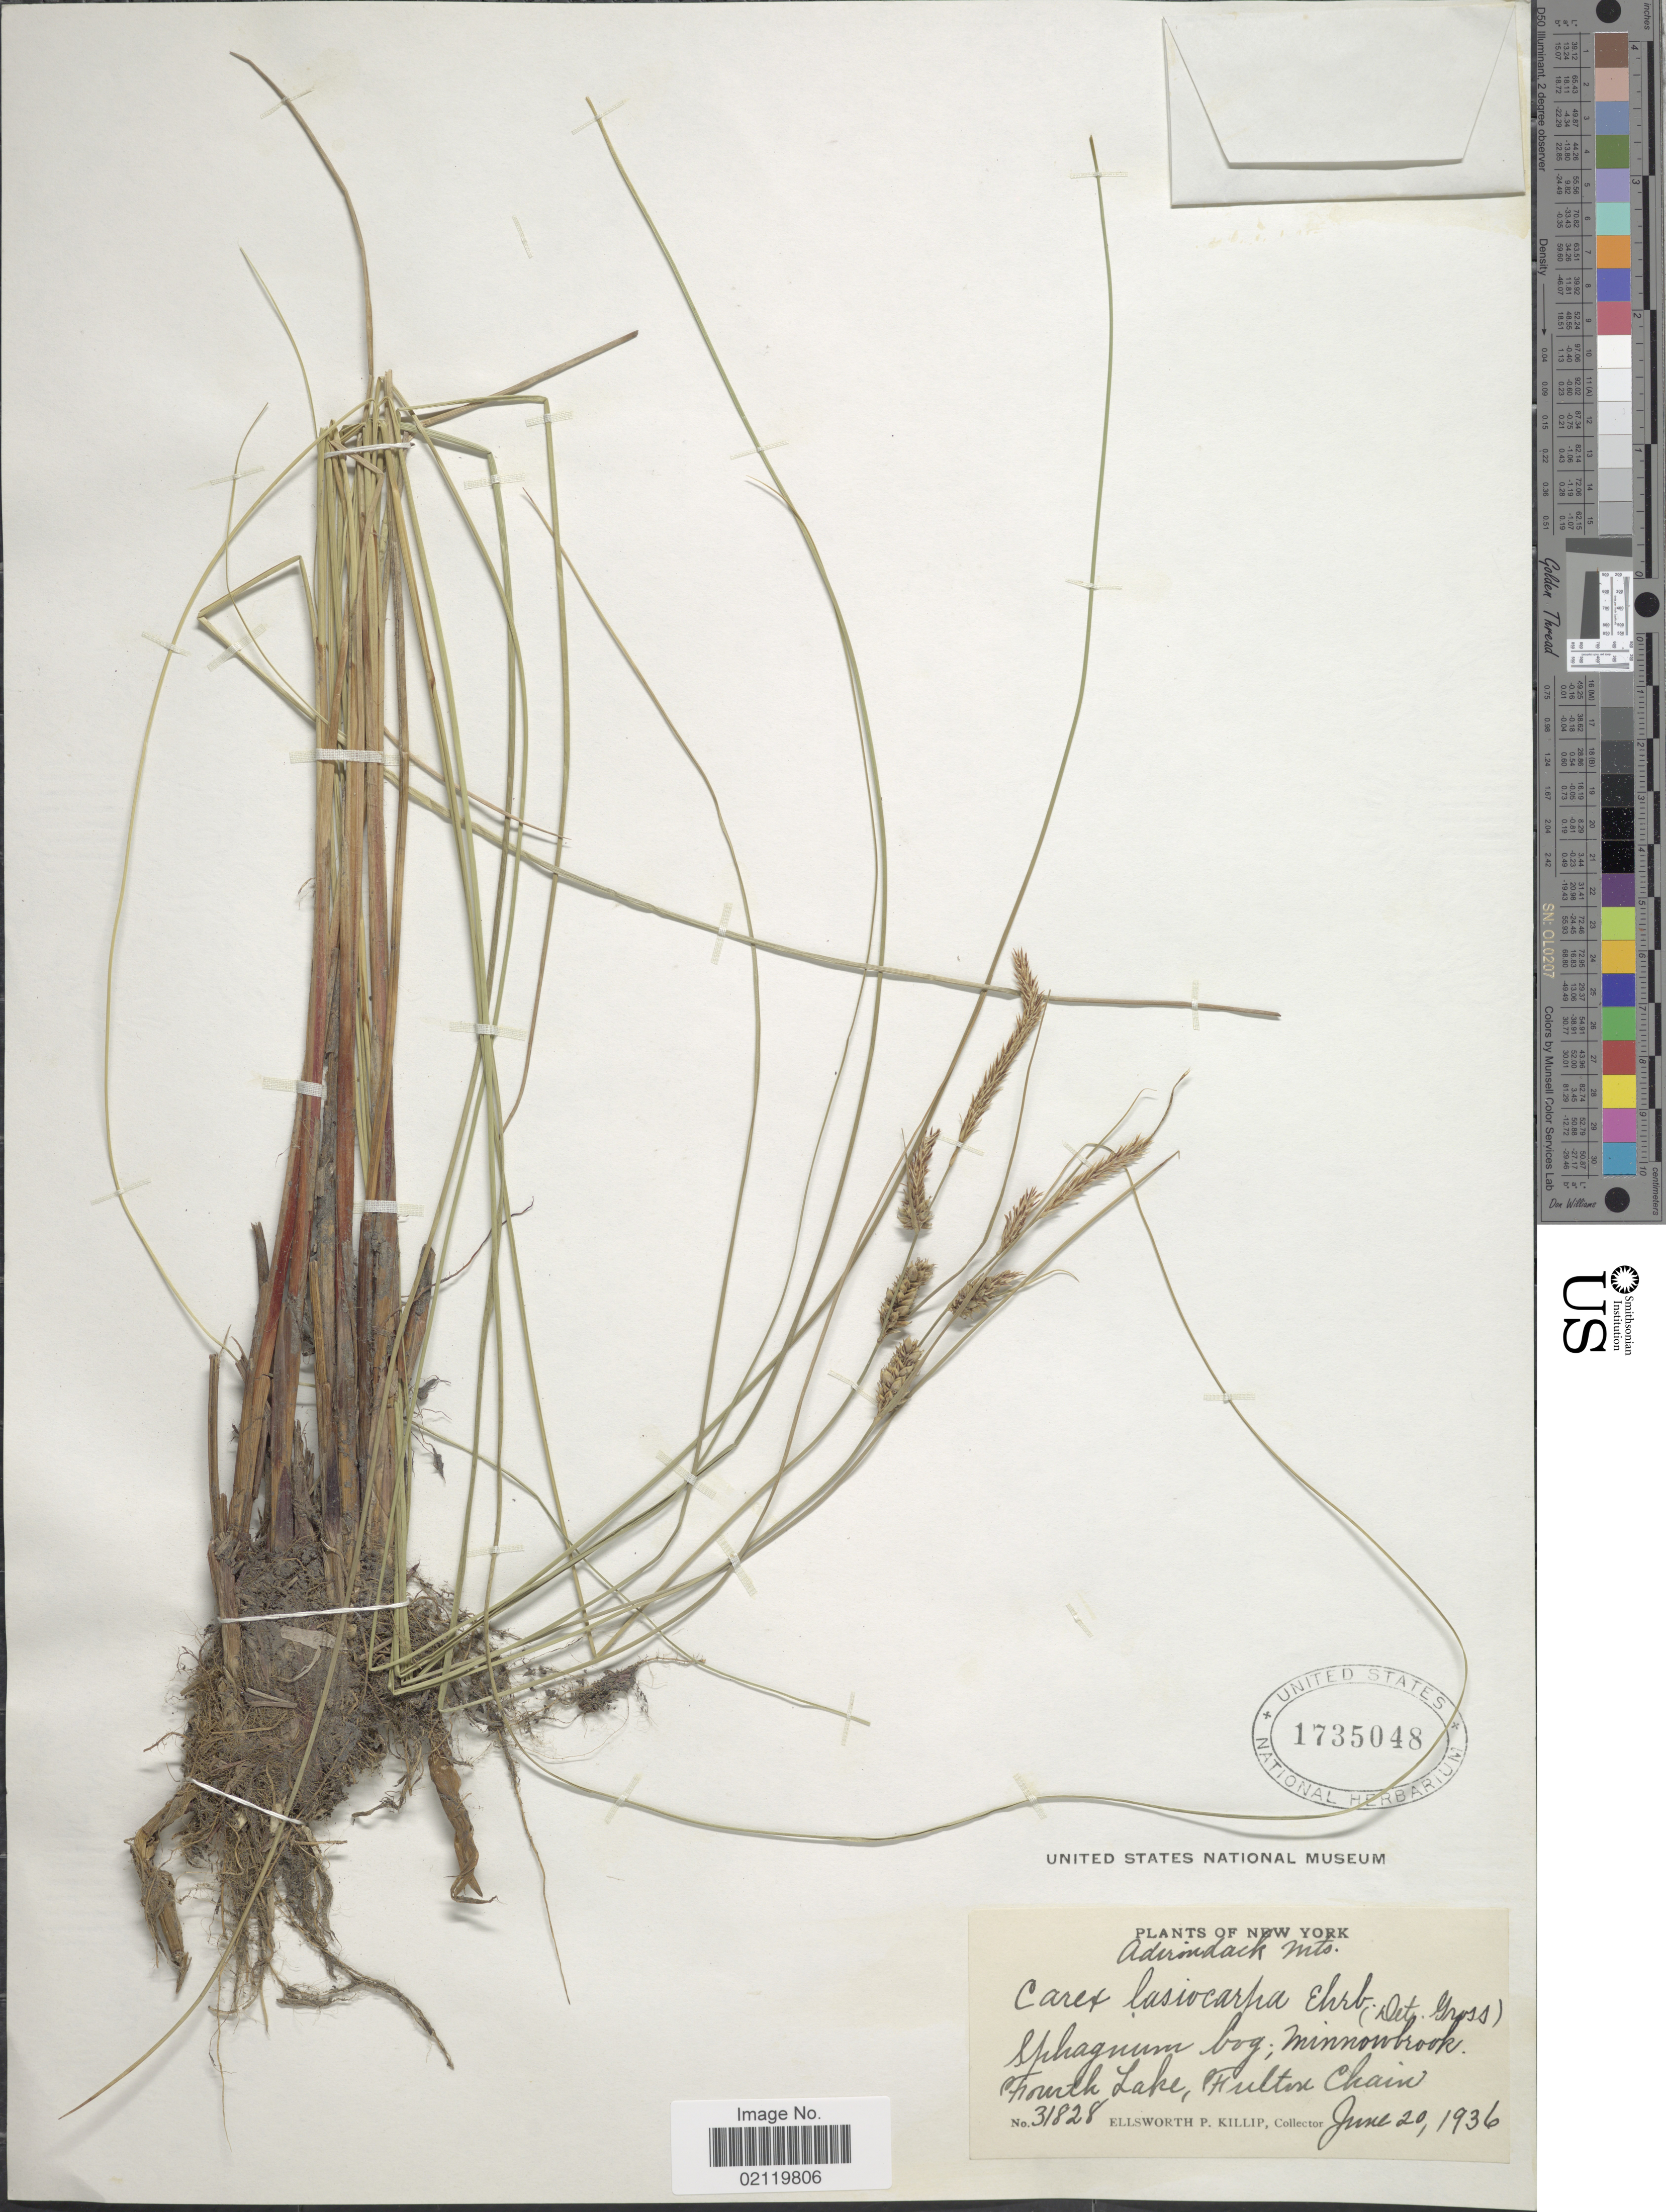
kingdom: Plantae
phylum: Tracheophyta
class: Liliopsida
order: Poales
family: Cyperaceae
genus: Carex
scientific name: Carex lasiocarpa var. americana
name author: Fernald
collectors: E. P. Killip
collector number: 31828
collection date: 1936-06-20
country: United States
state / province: New York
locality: Aderondack Mts. Minnowbrook. Fourth Lake, Fulton Chain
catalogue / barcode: US 1735048